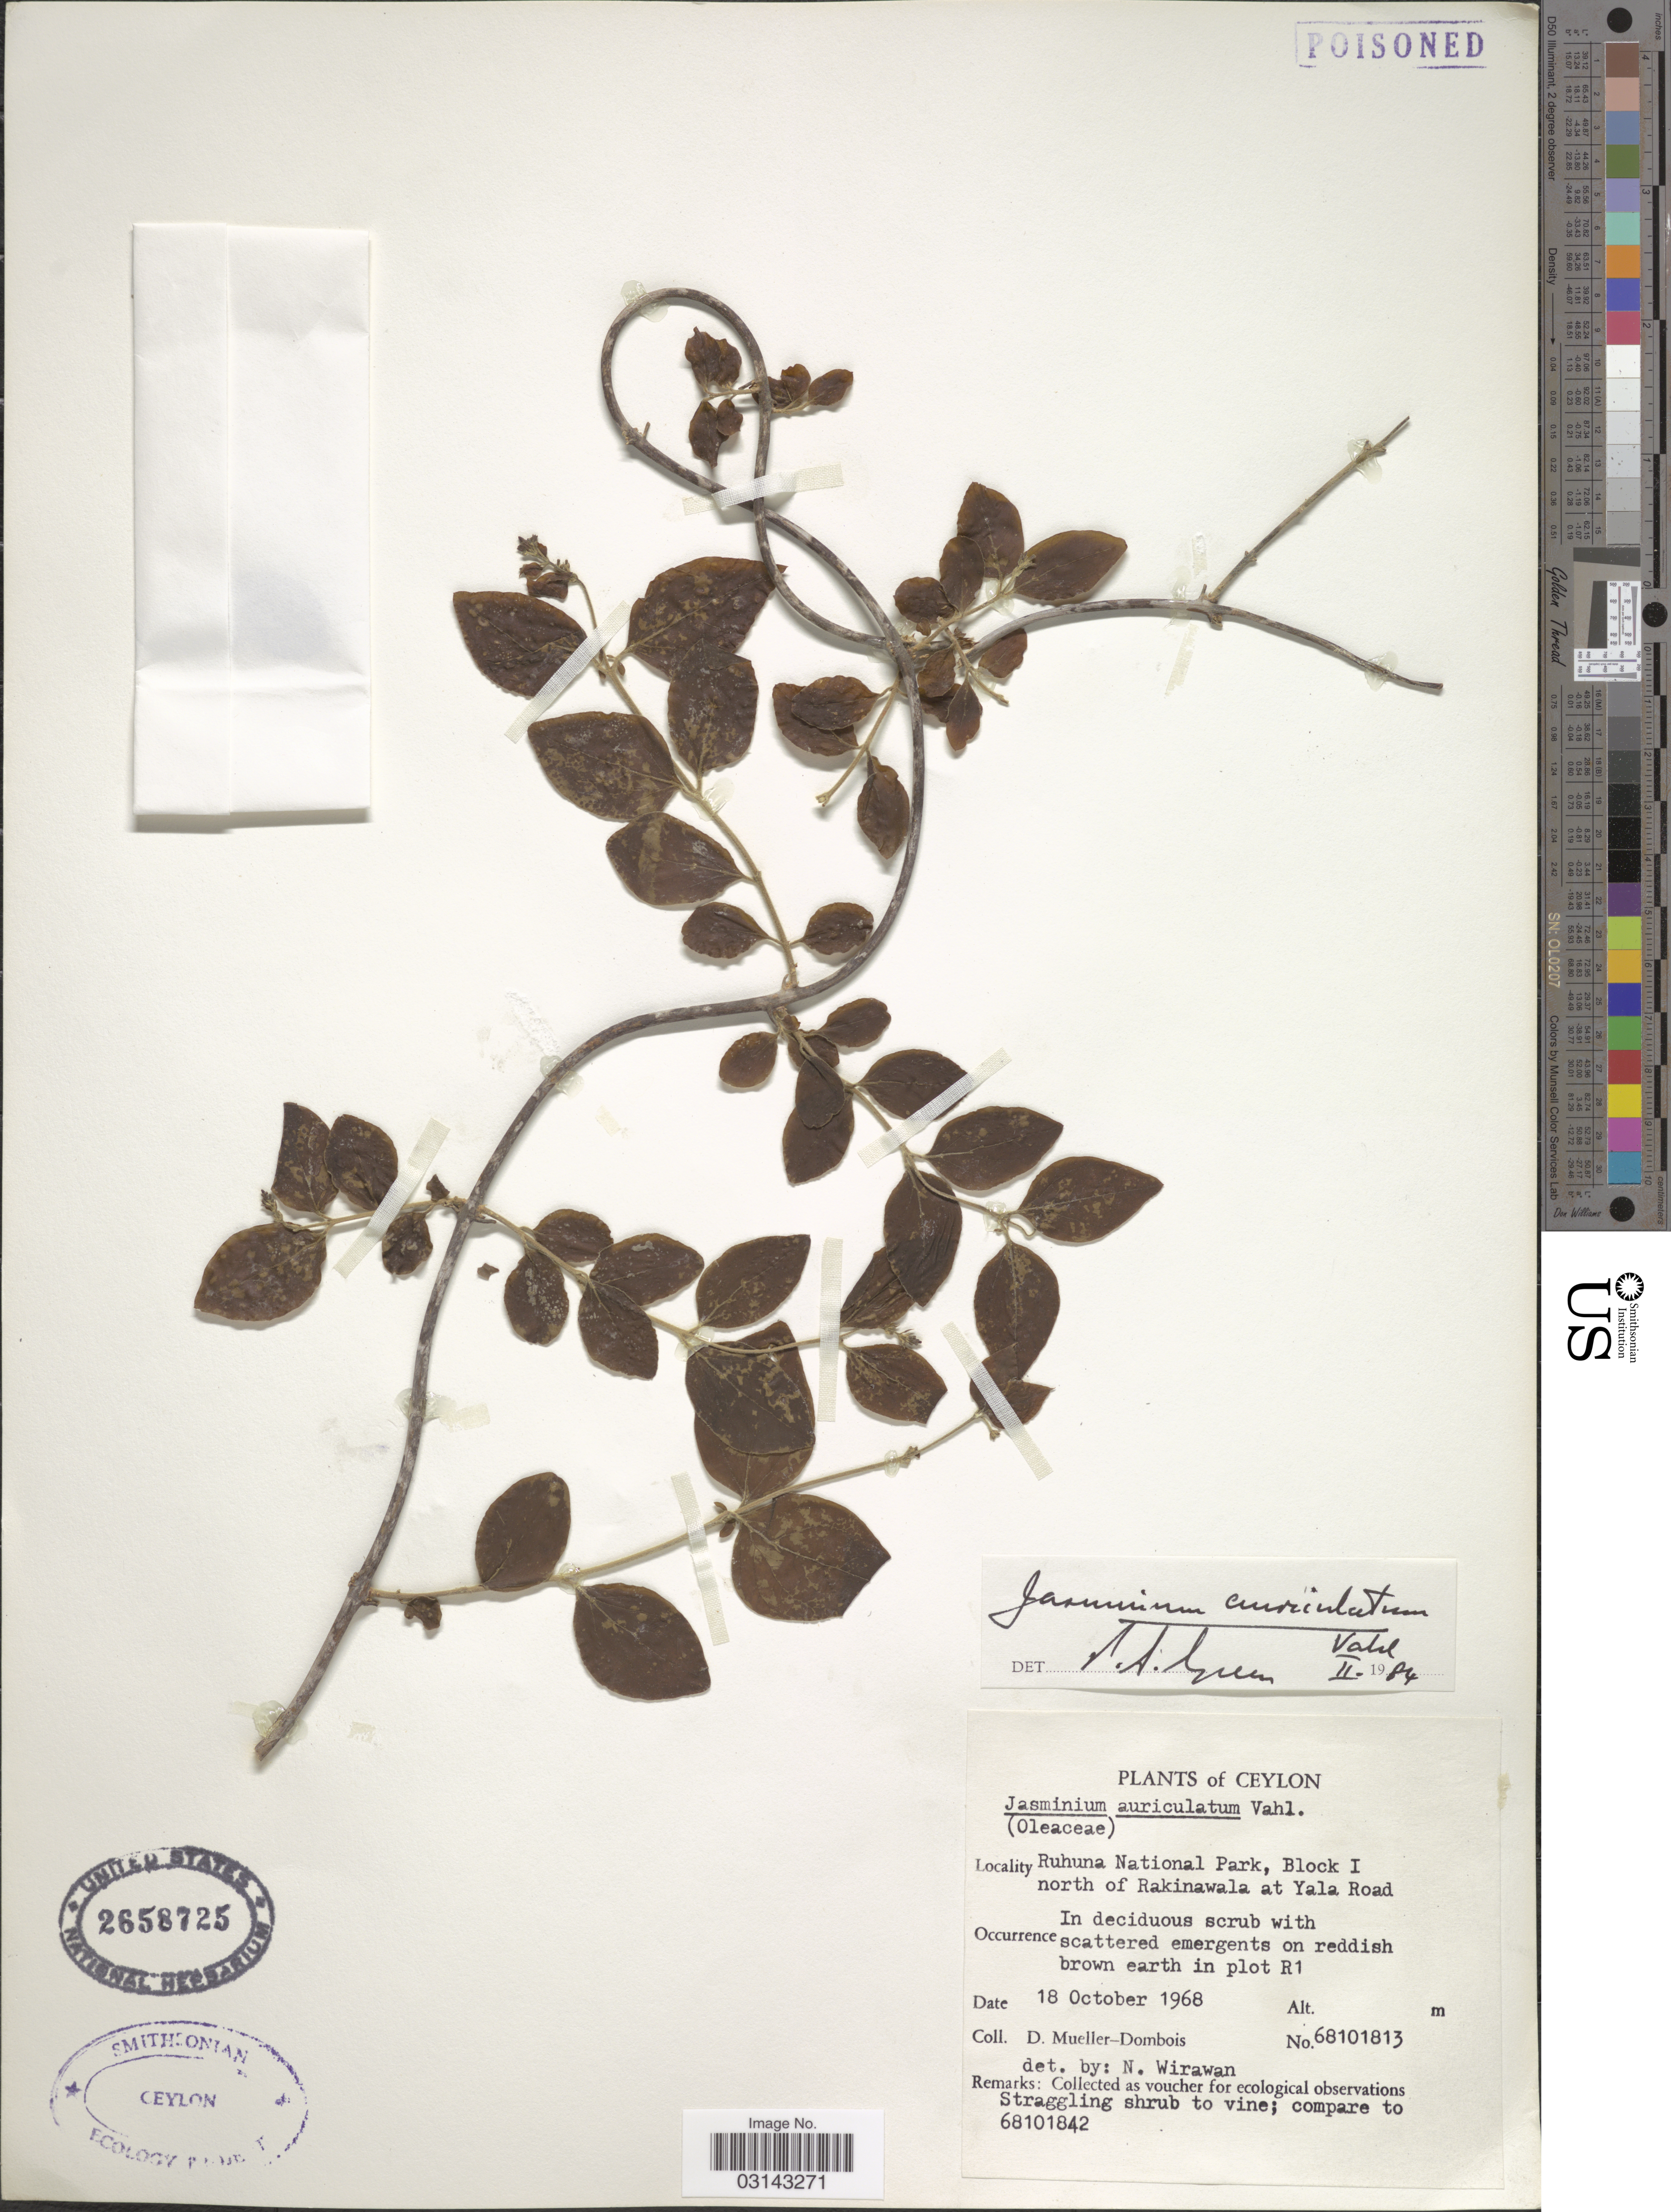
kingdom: Plantae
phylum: Tracheophyta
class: Magnoliopsida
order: Lamiales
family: Oleaceae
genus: Jasminum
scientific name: Jasminum auriculatum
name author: Vahl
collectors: D. Mueller-Dombois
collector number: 68101813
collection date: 1968-10-18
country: Sri Lanka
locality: Ceylon. Ruhuna National Park, Block I north of Rakinawala at Yala Road. In plot R1.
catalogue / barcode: US 2658725